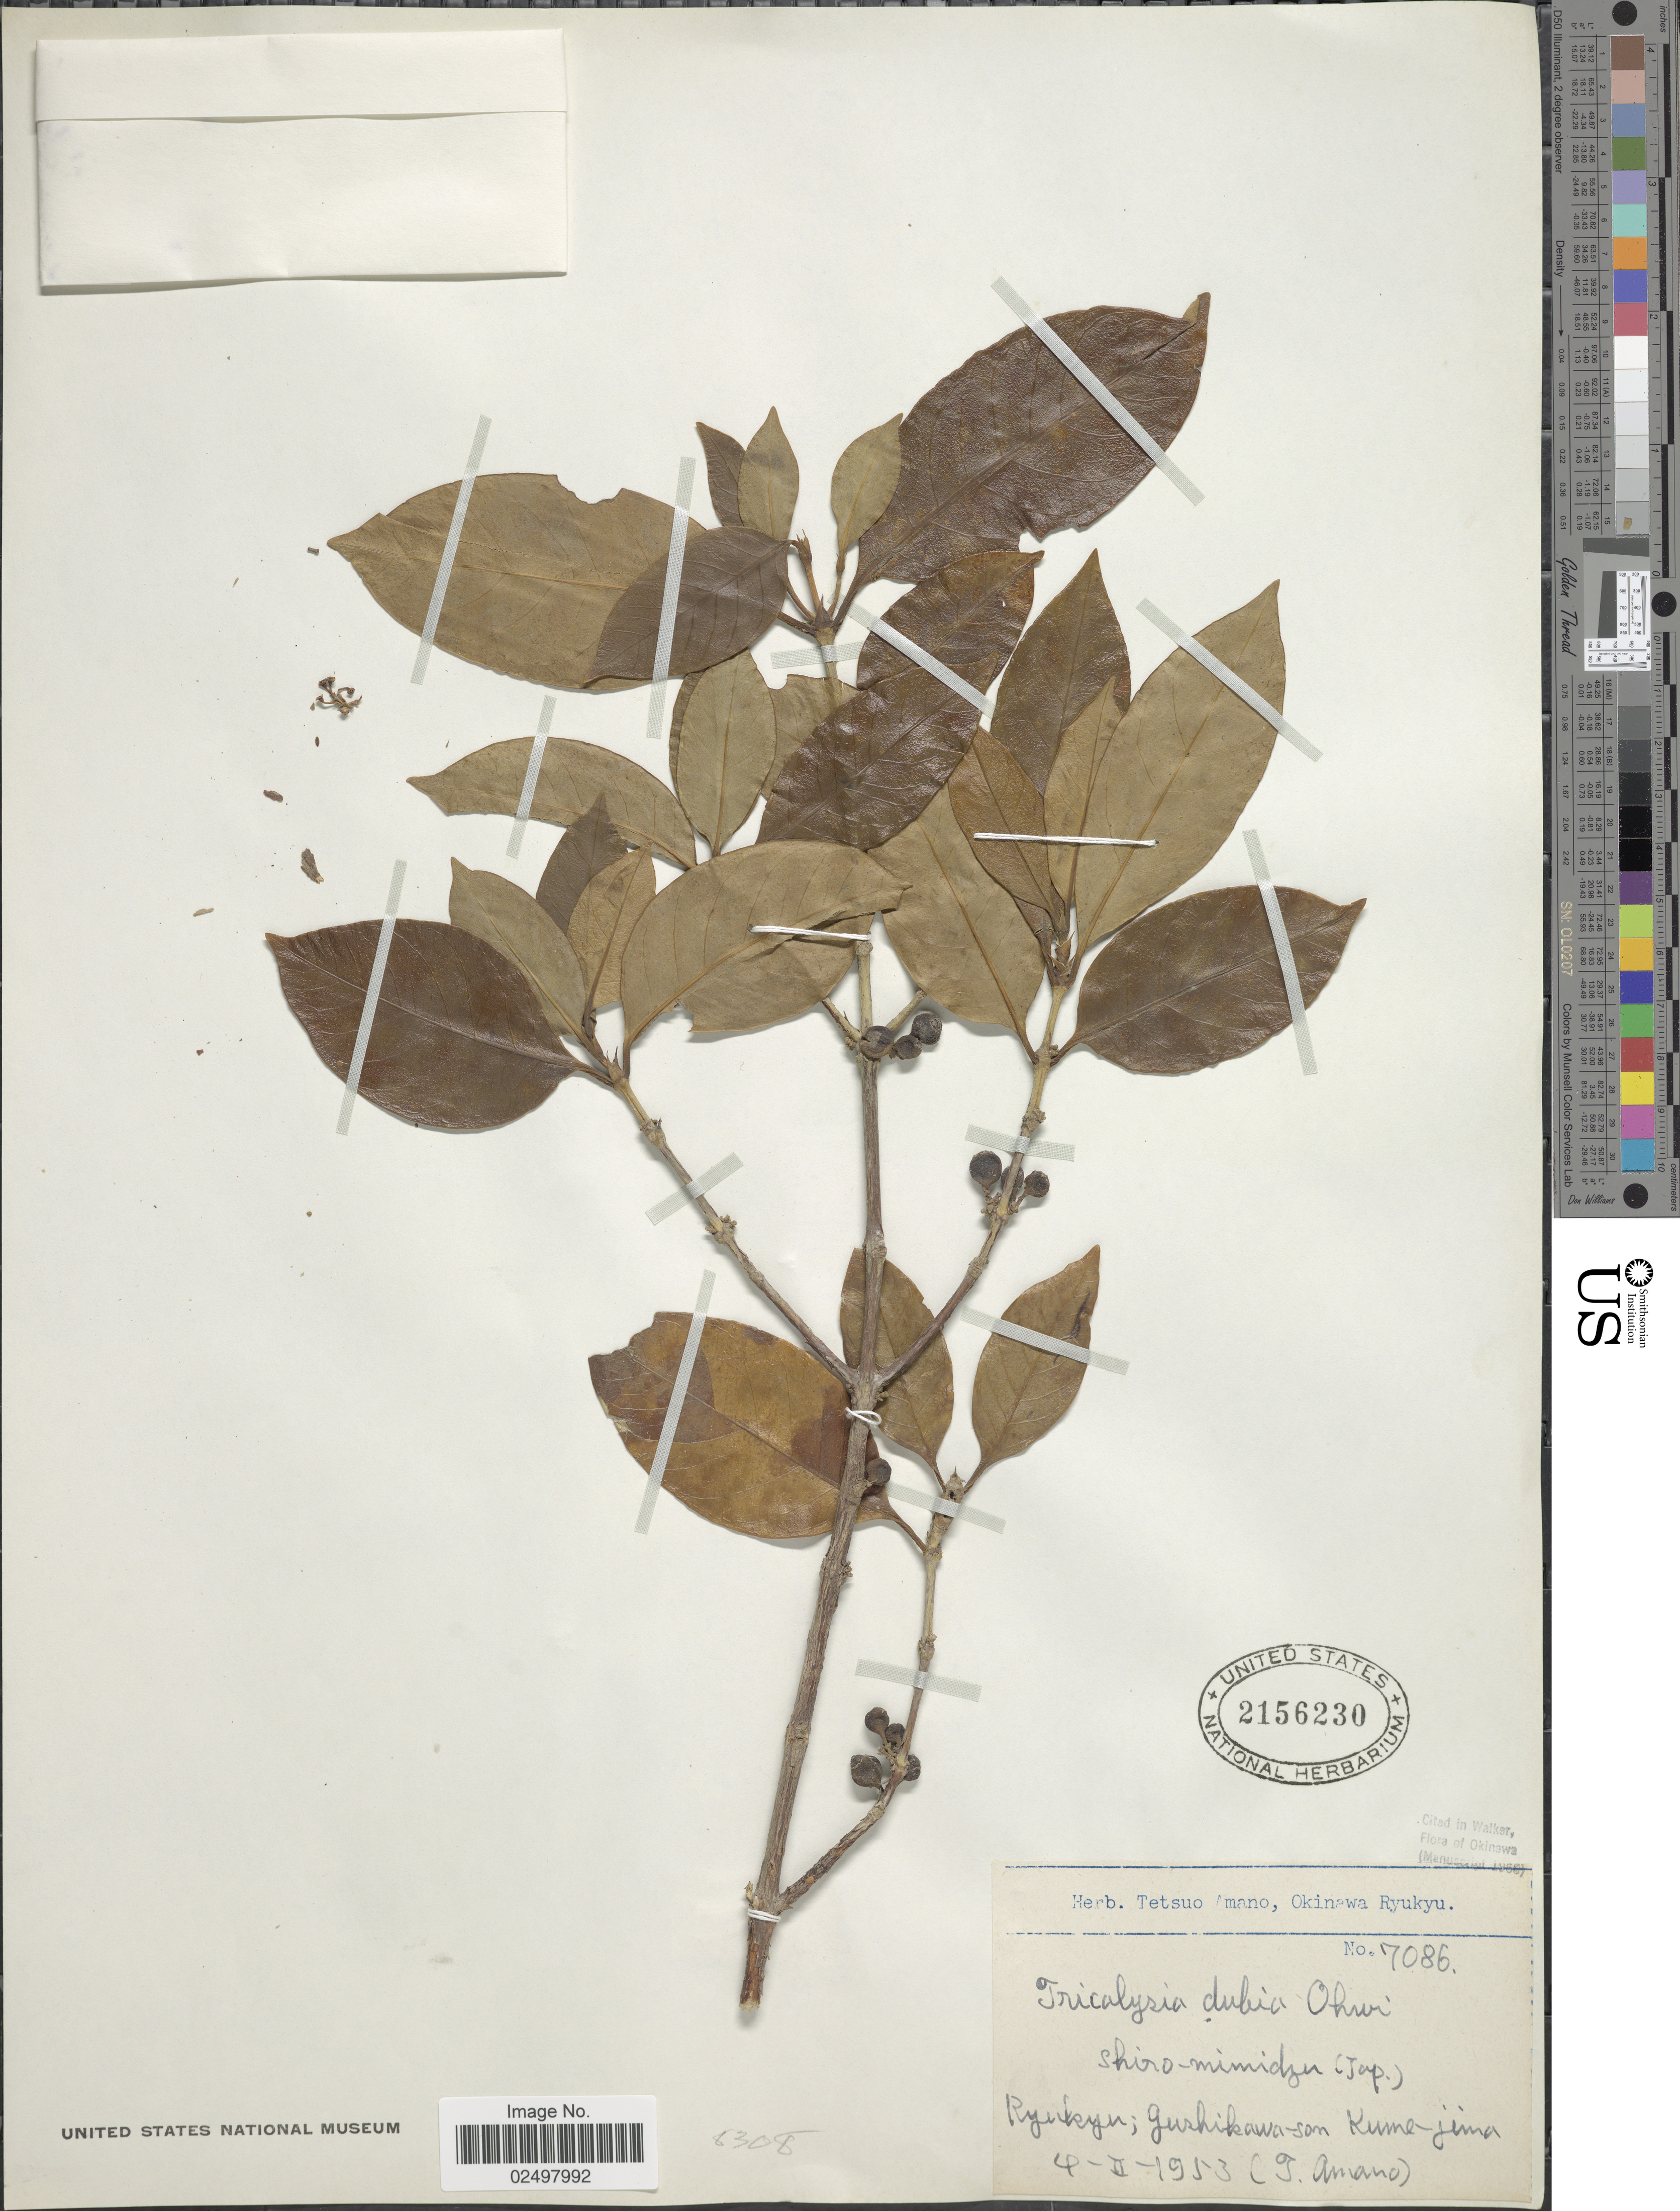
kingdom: Plantae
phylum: Tracheophyta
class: Magnoliopsida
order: Gentianales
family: Rubiaceae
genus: Tricalysia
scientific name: Tricalysia dubia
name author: (Lindl.) Ohwi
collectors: T. Amano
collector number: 7086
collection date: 1953-02-04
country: Japan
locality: Ryukyu; Gushikawa-son, Kume-jima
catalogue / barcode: US 2156230